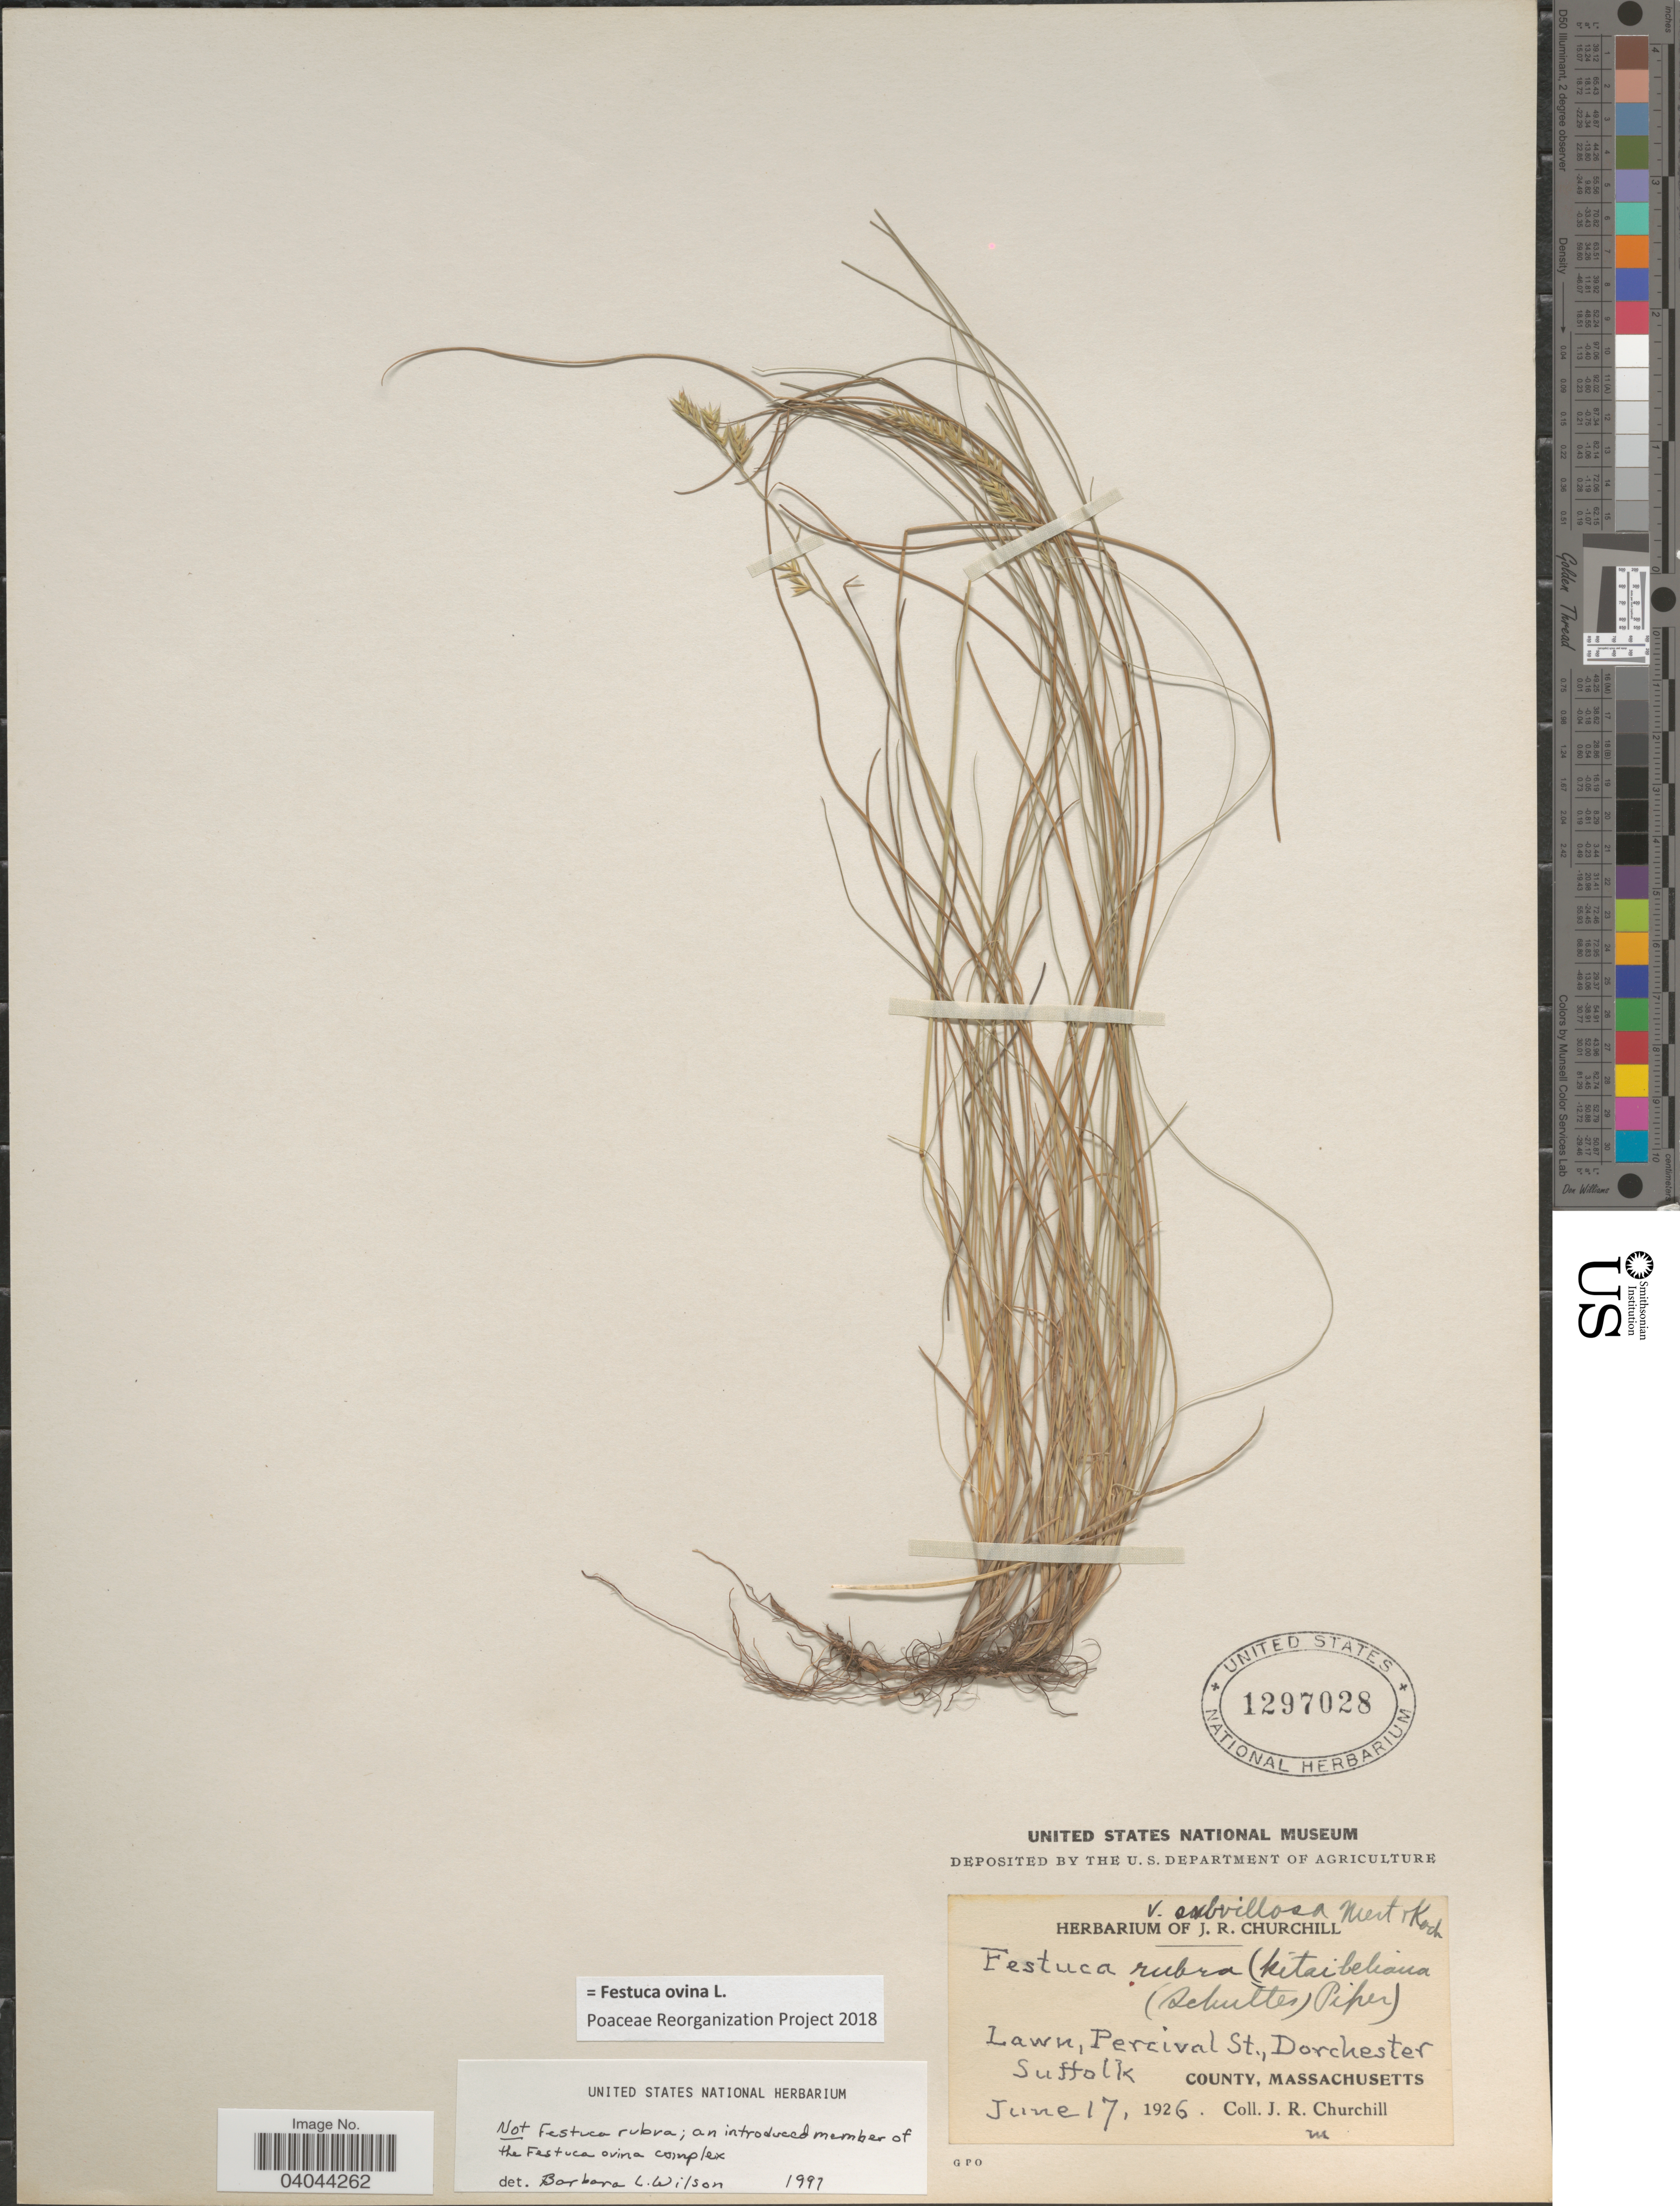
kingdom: Plantae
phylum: Tracheophyta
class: Liliopsida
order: Poales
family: Poaceae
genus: Festuca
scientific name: Festuca ovina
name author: L.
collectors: J. Churchill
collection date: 1926-06-17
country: United States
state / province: Massachusetts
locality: Lawn, Percival St. Dorchester. Suffolk County.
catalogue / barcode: US 1297028